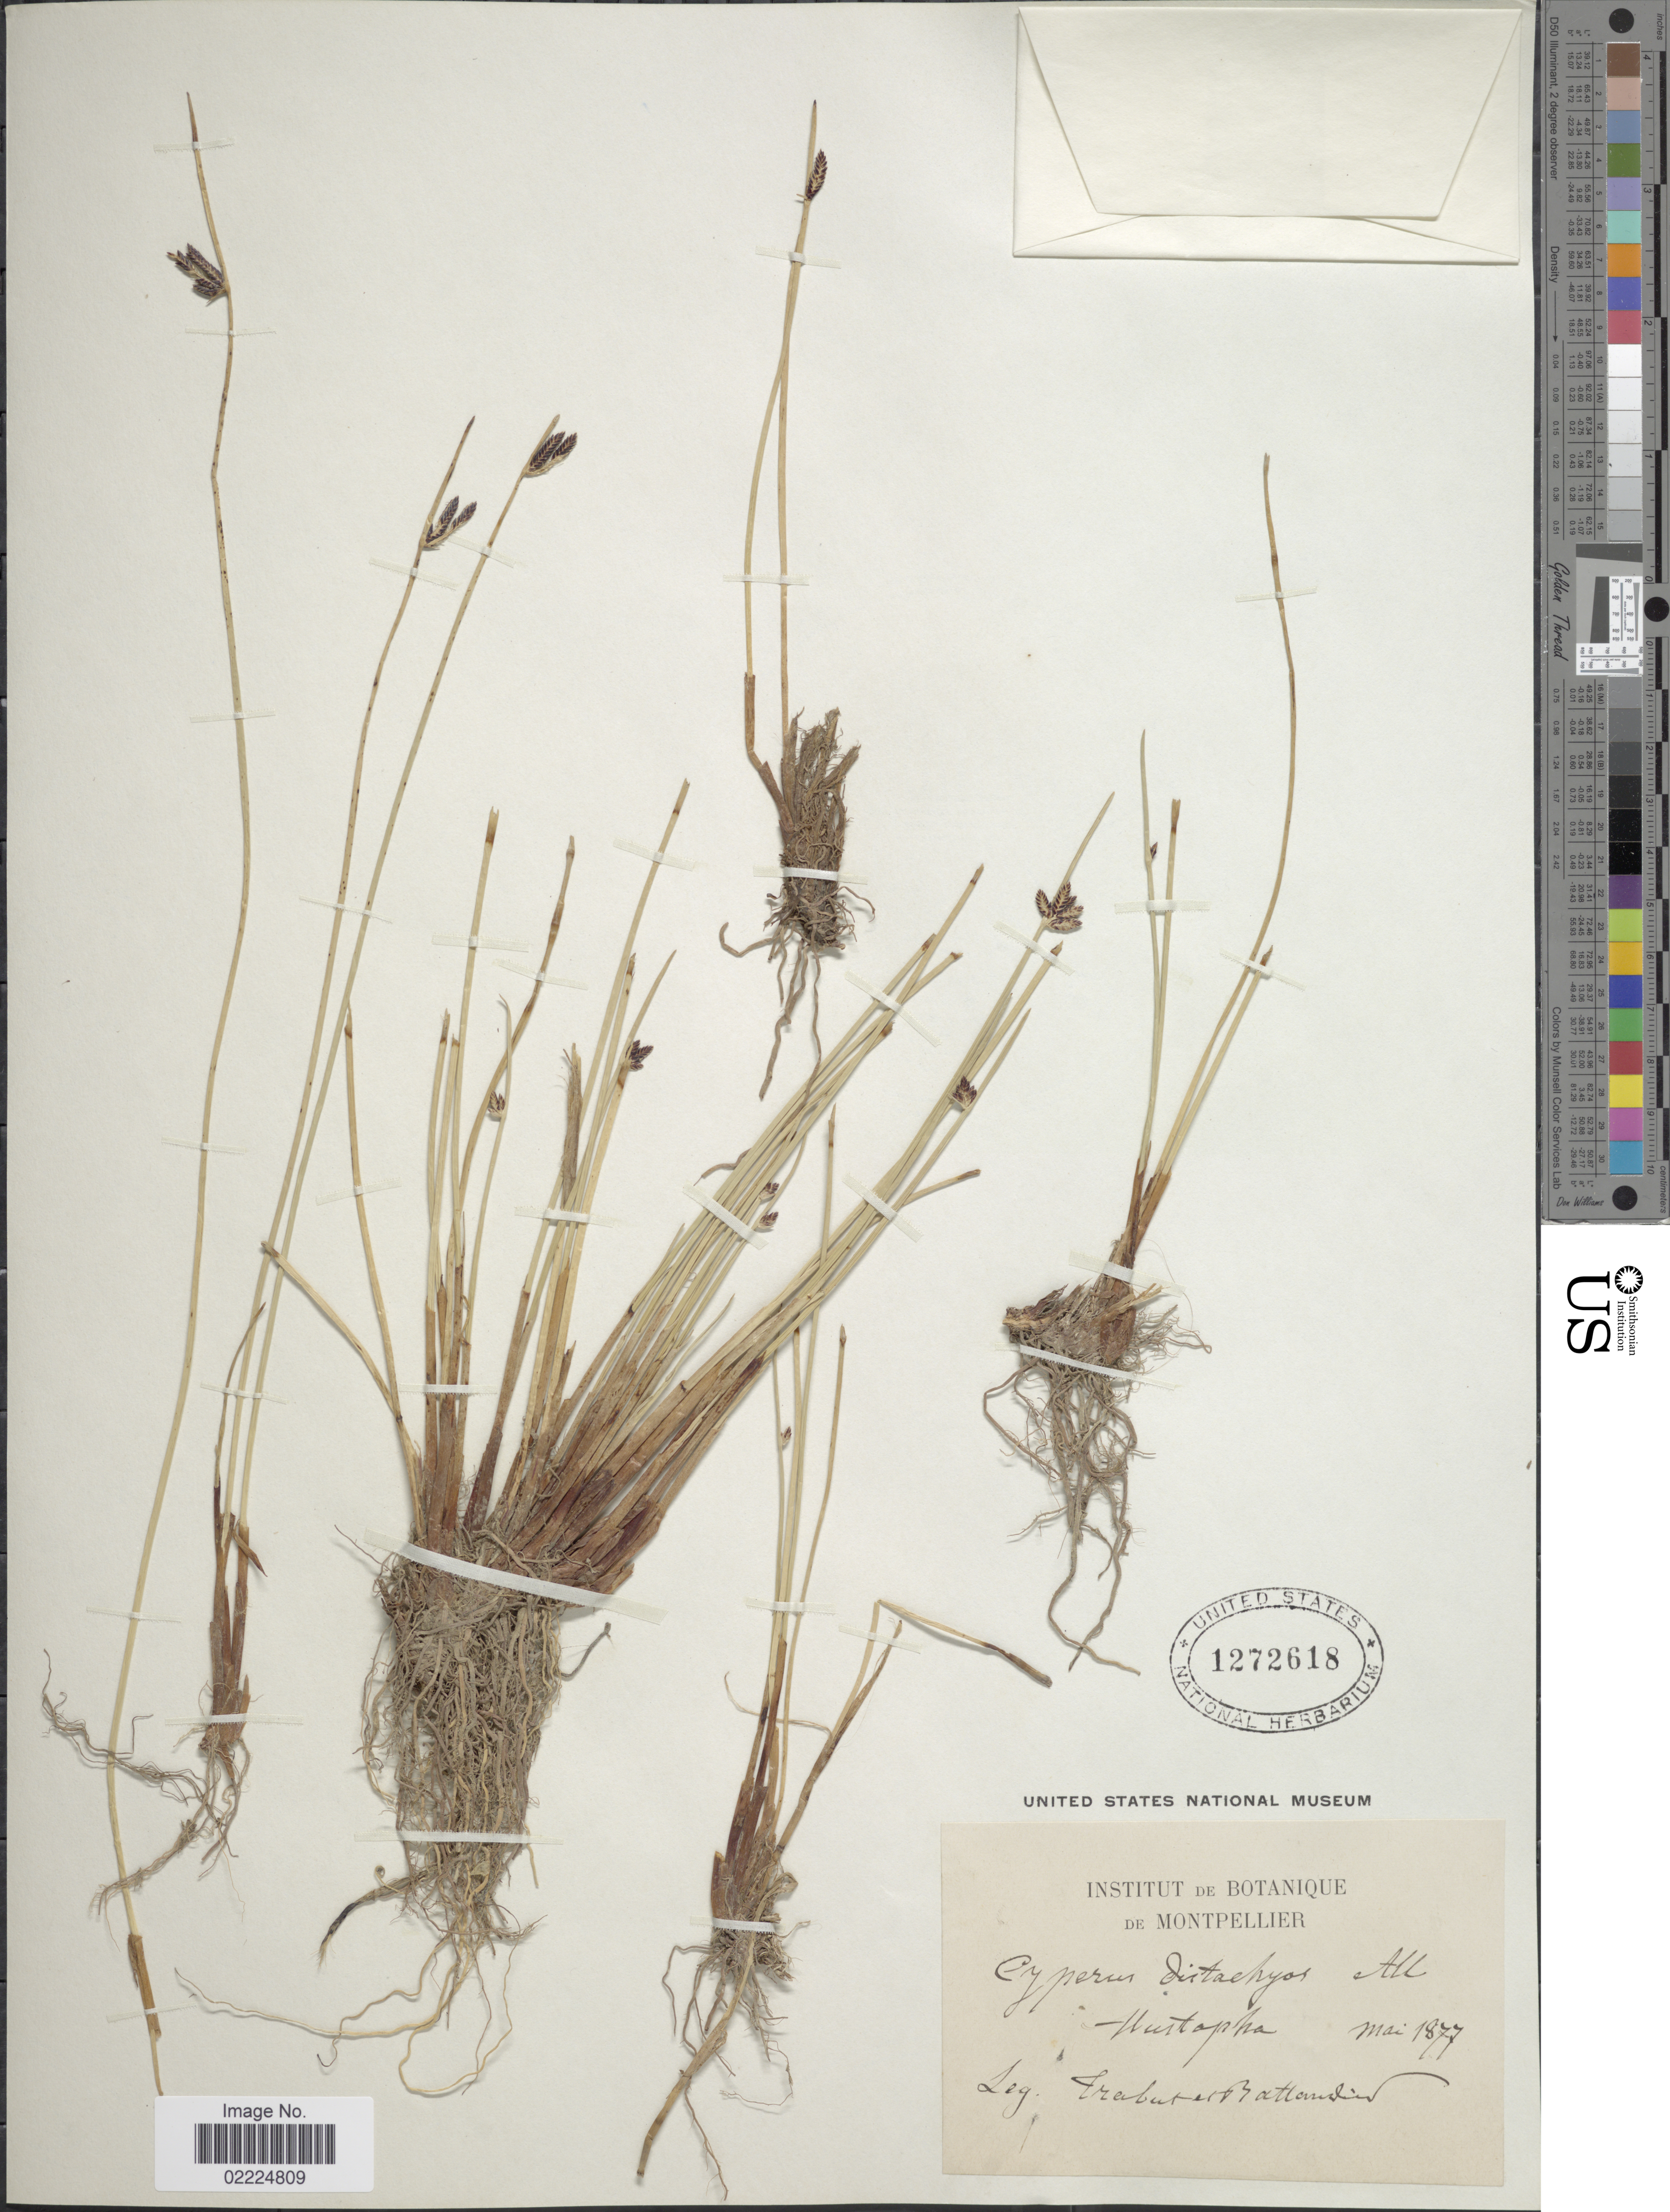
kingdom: Plantae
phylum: Tracheophyta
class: Liliopsida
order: Poales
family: Cyperaceae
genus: Cyperus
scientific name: Cyperus distachyos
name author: All.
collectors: L. Trabut & J. Battandier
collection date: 1877-05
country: Algeria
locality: Mustapha.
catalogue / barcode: US 1272618